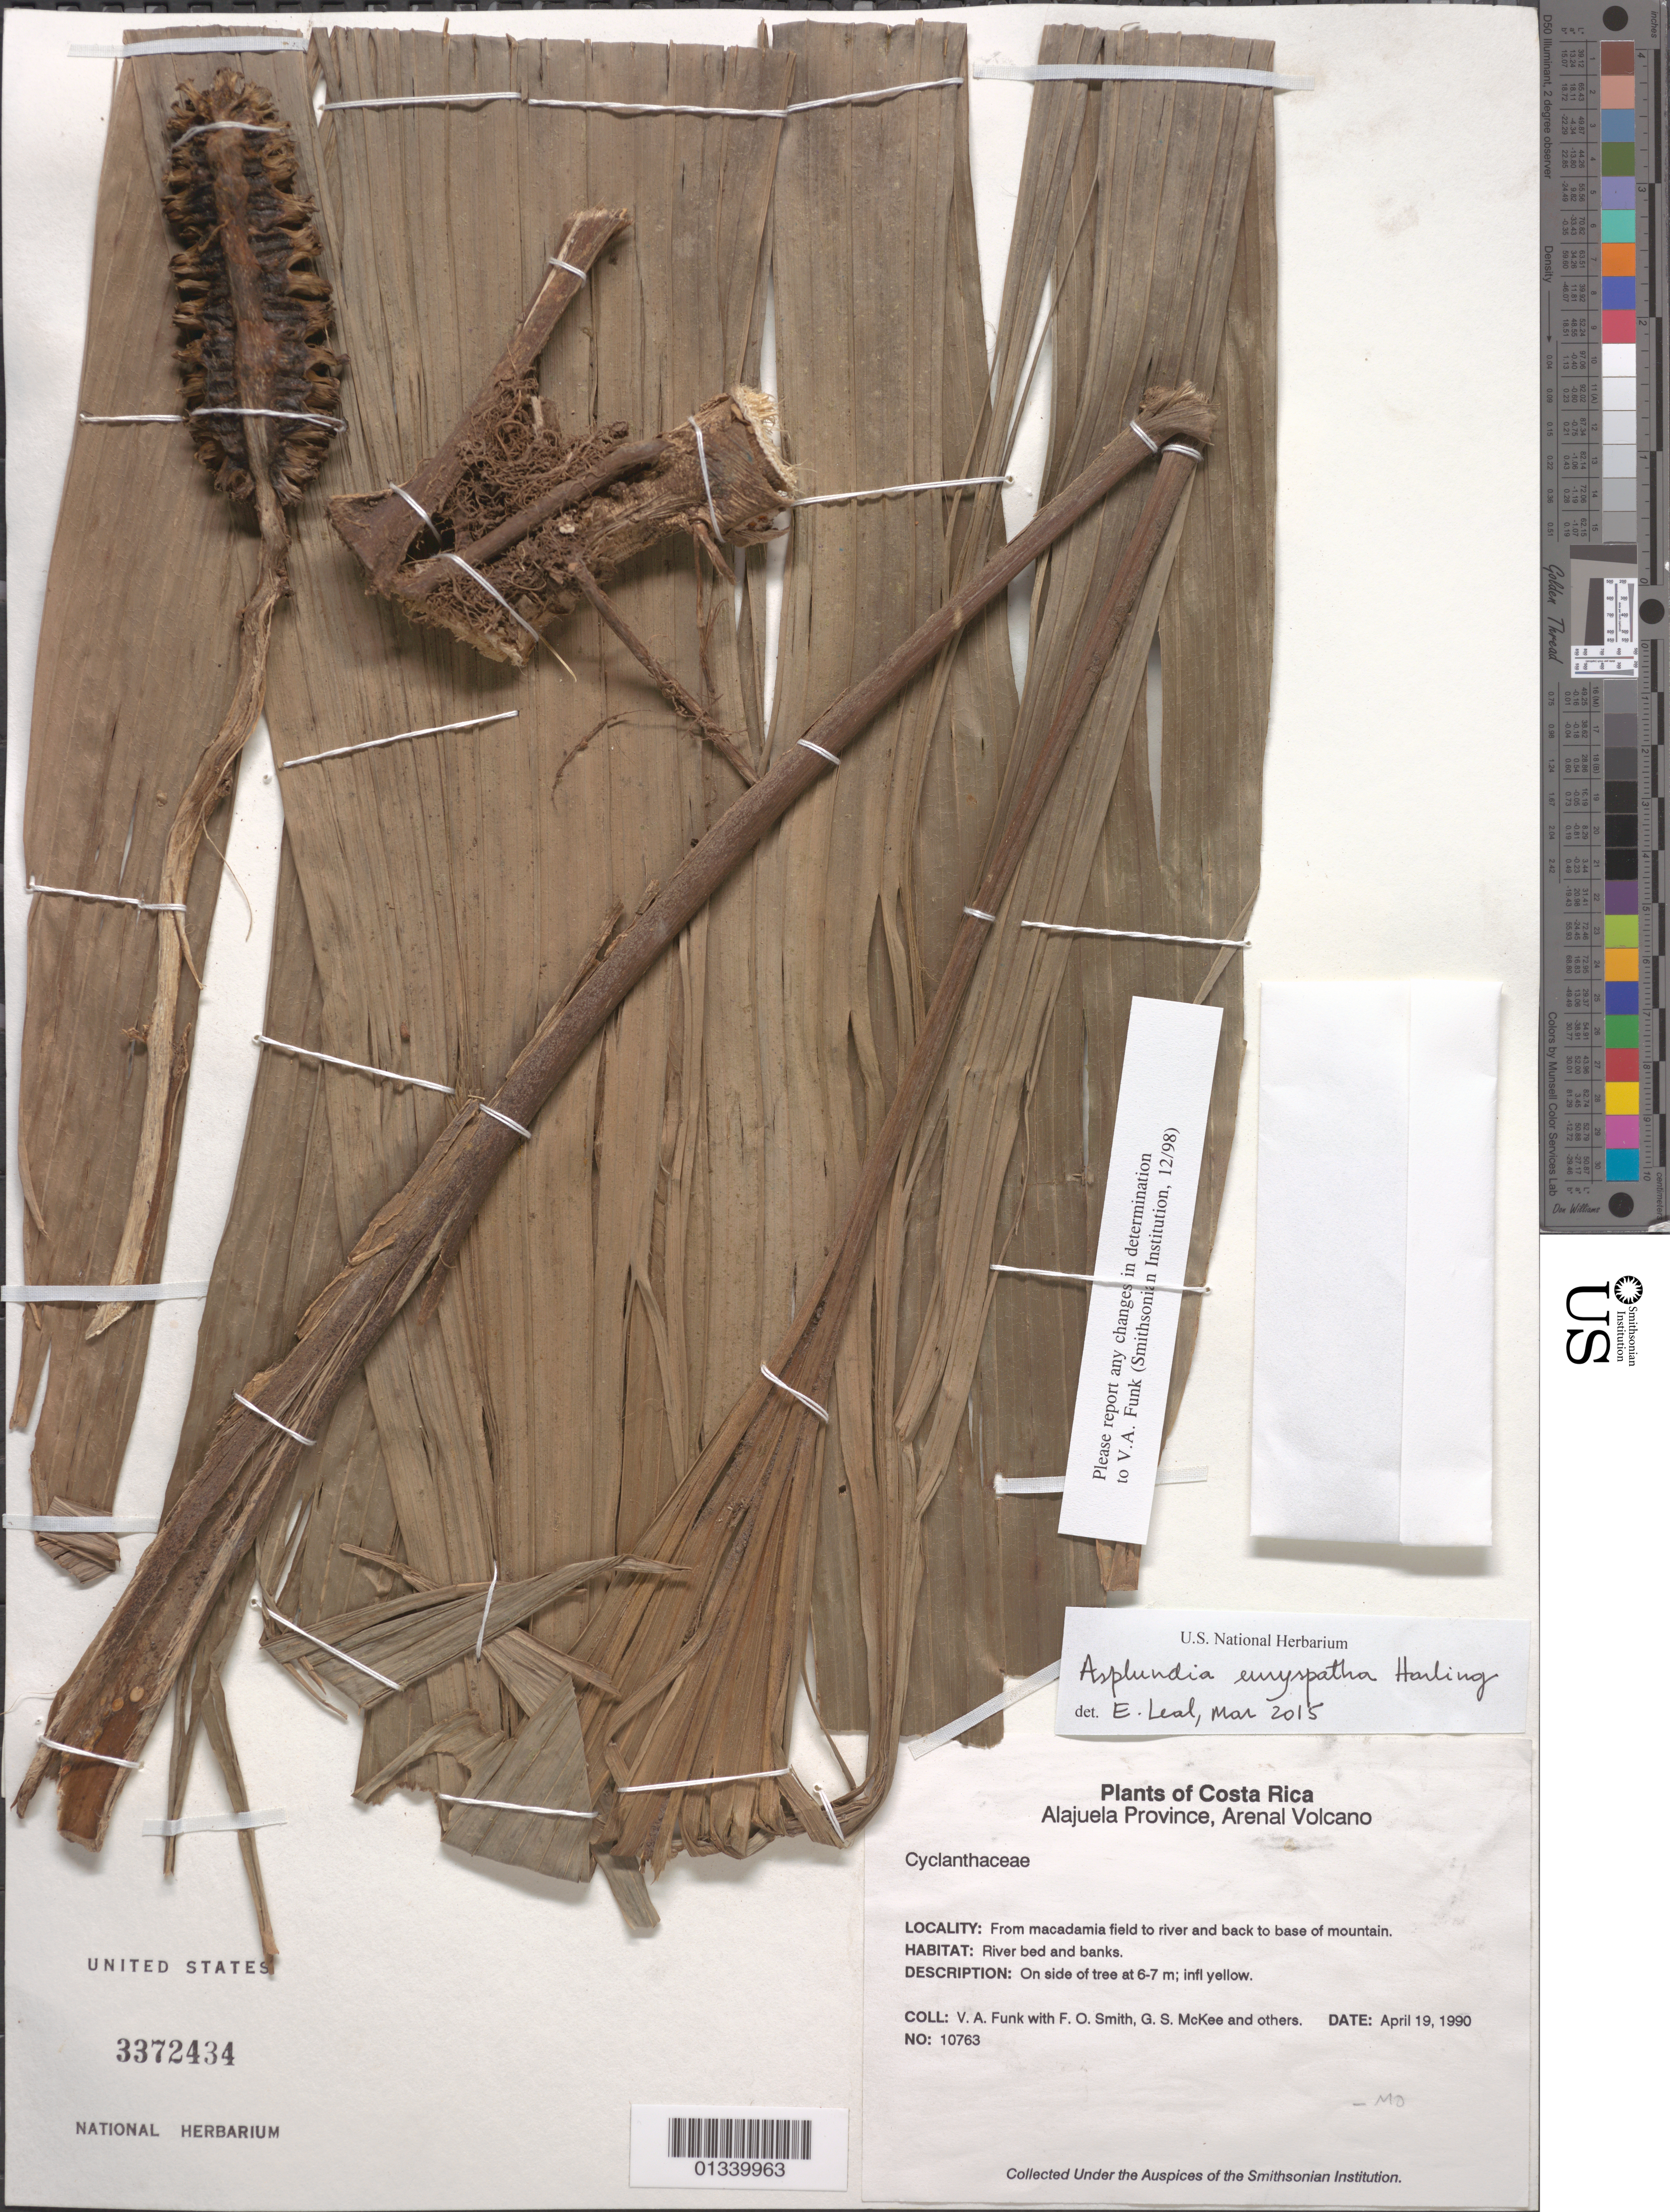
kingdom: Plantae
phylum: Tracheophyta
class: Liliopsida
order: Pandanales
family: Cyclanthaceae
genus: Asplundia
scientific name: Asplundia euryspatha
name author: Harling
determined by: Leal, E.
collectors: V. Funk, F. Smith, G. S. McKee & et al.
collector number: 10763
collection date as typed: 19 Apr 1990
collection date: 1990-04-19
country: Costa Rica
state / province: Alajuela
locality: Arenal Volcano; from macadamia field to river and downstream to trail crossing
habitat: River bed and banks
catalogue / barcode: US 3372434